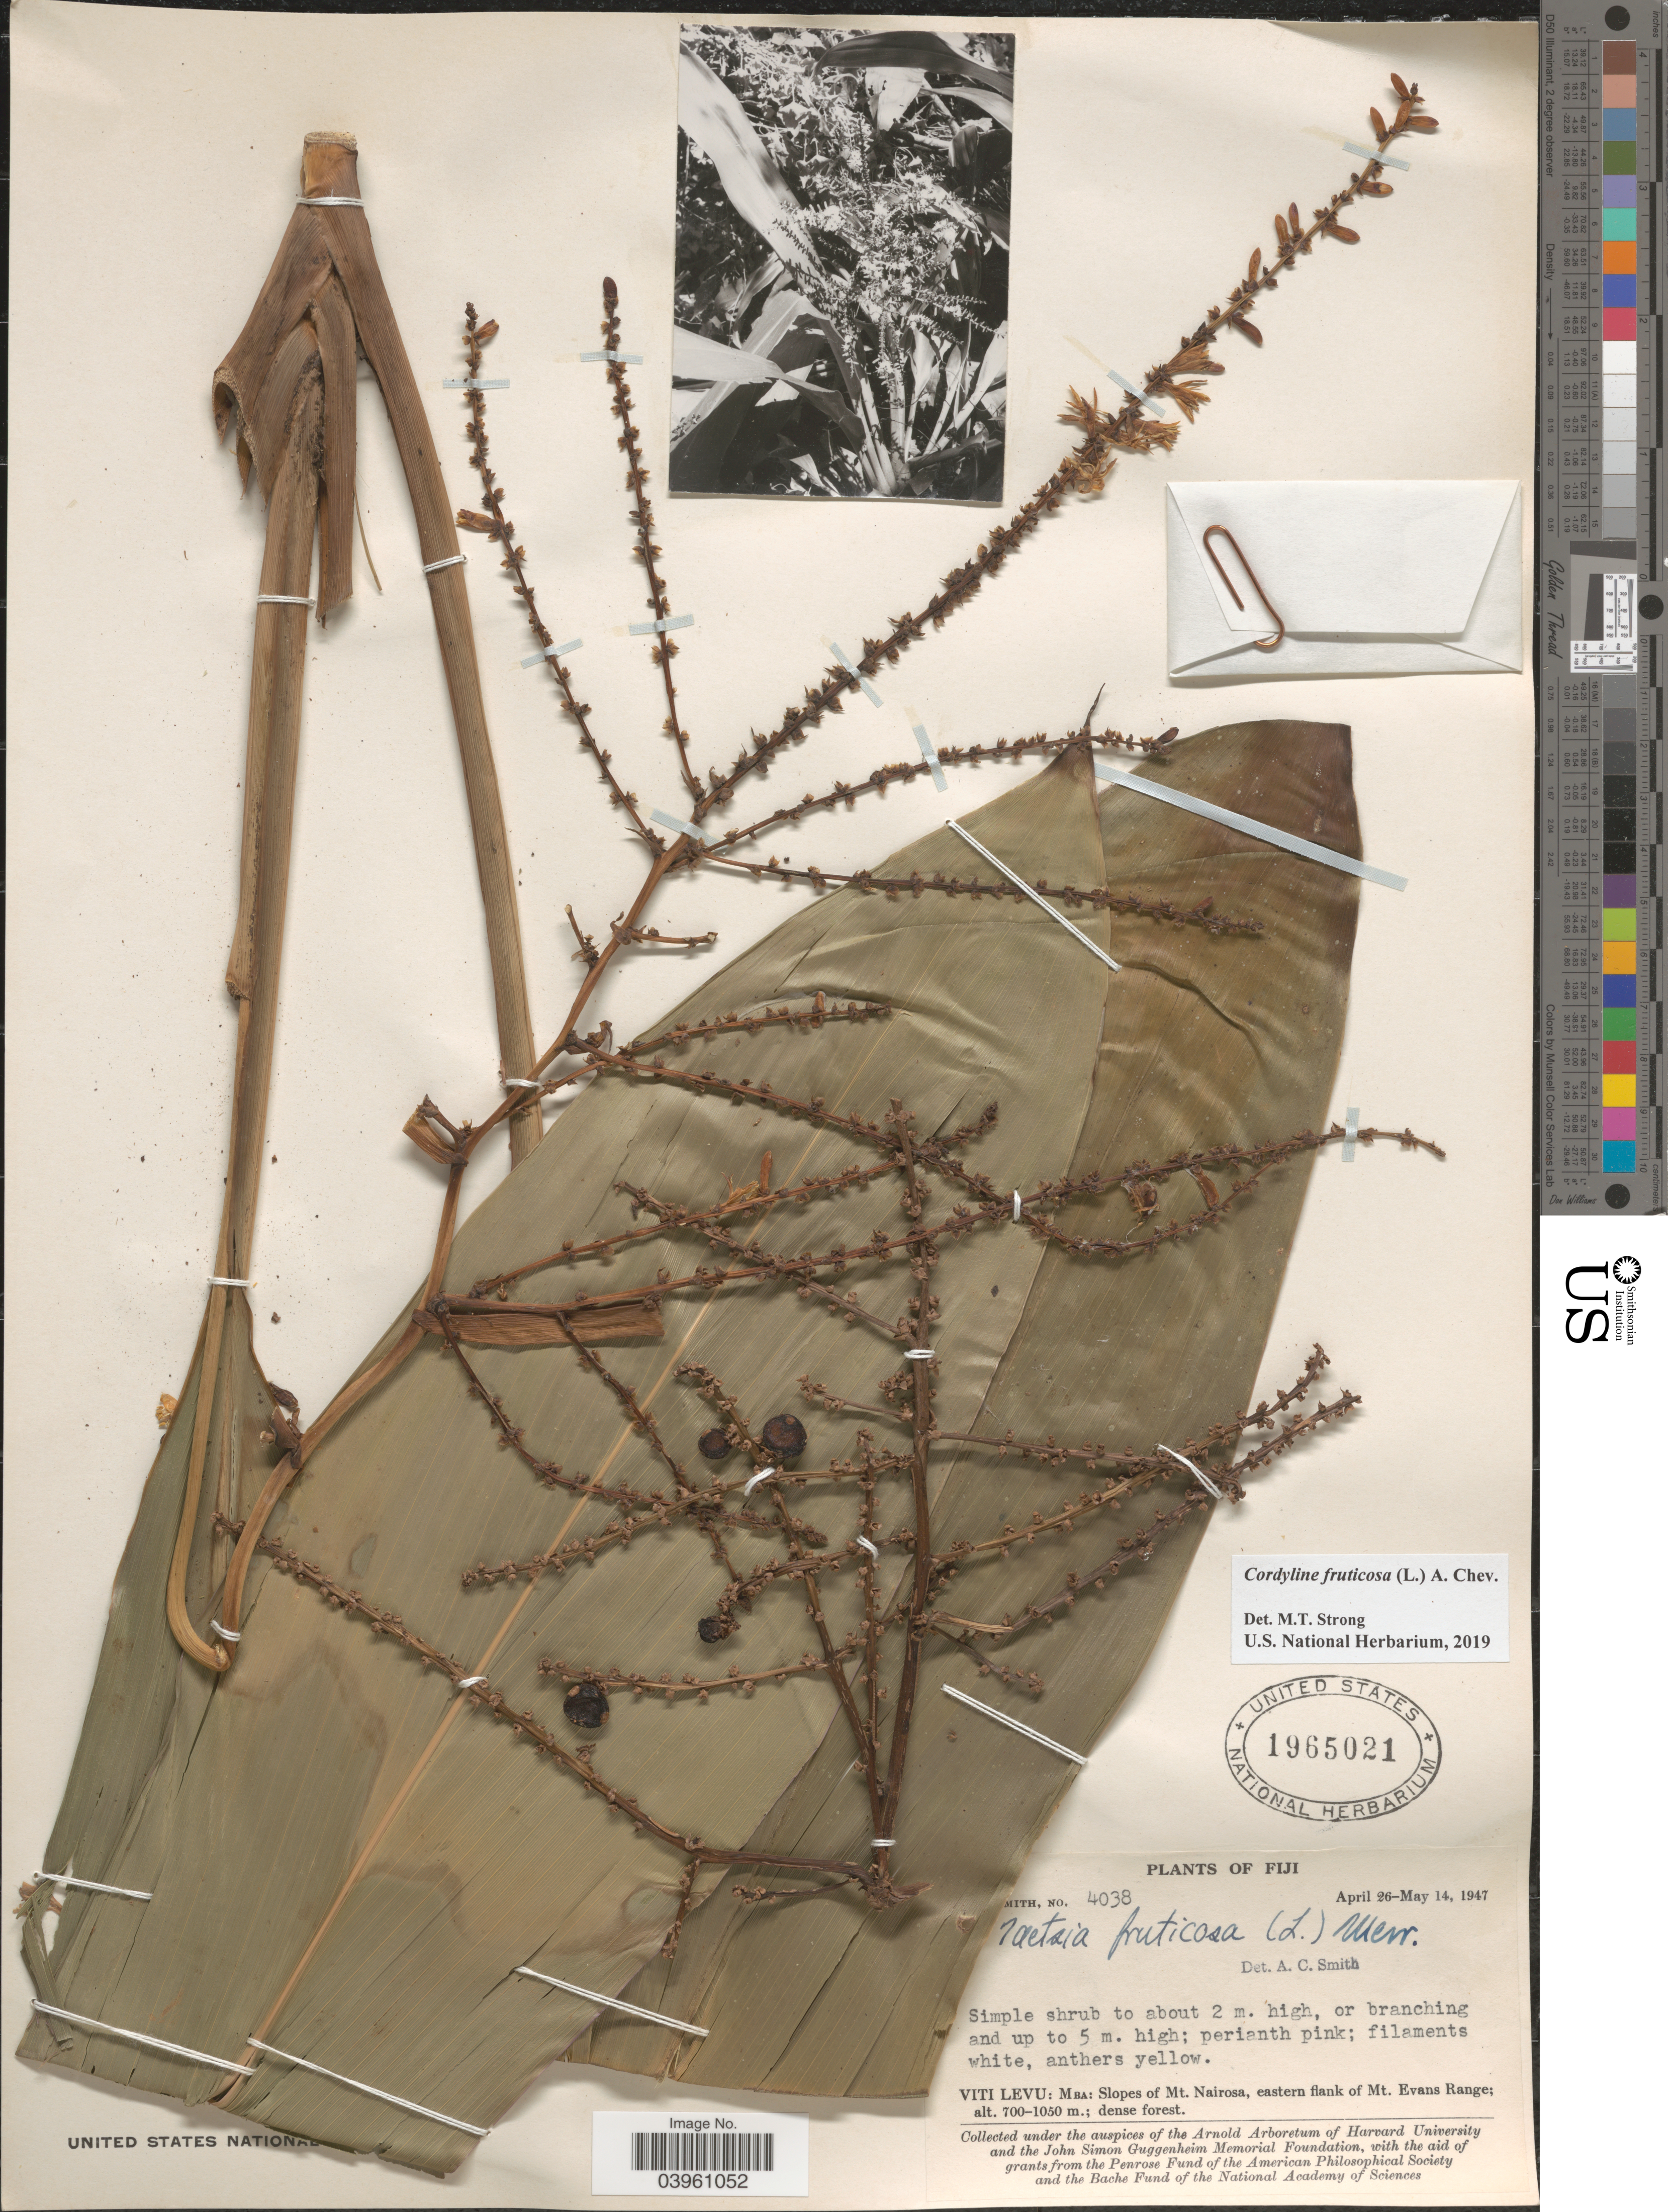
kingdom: Plantae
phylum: Tracheophyta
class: Liliopsida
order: Asparagales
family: Asparagaceae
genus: Cordyline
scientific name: Cordyline fruticosa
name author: (L.) A. Chev.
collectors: A. C. Smith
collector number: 4038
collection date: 1947-04-26/1947-05-14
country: Fiji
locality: Viti Levu: Mba: Slopes of Mt. Nairosa, eastern flank of Mt. Evans Range.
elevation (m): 700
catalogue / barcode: US 1965021